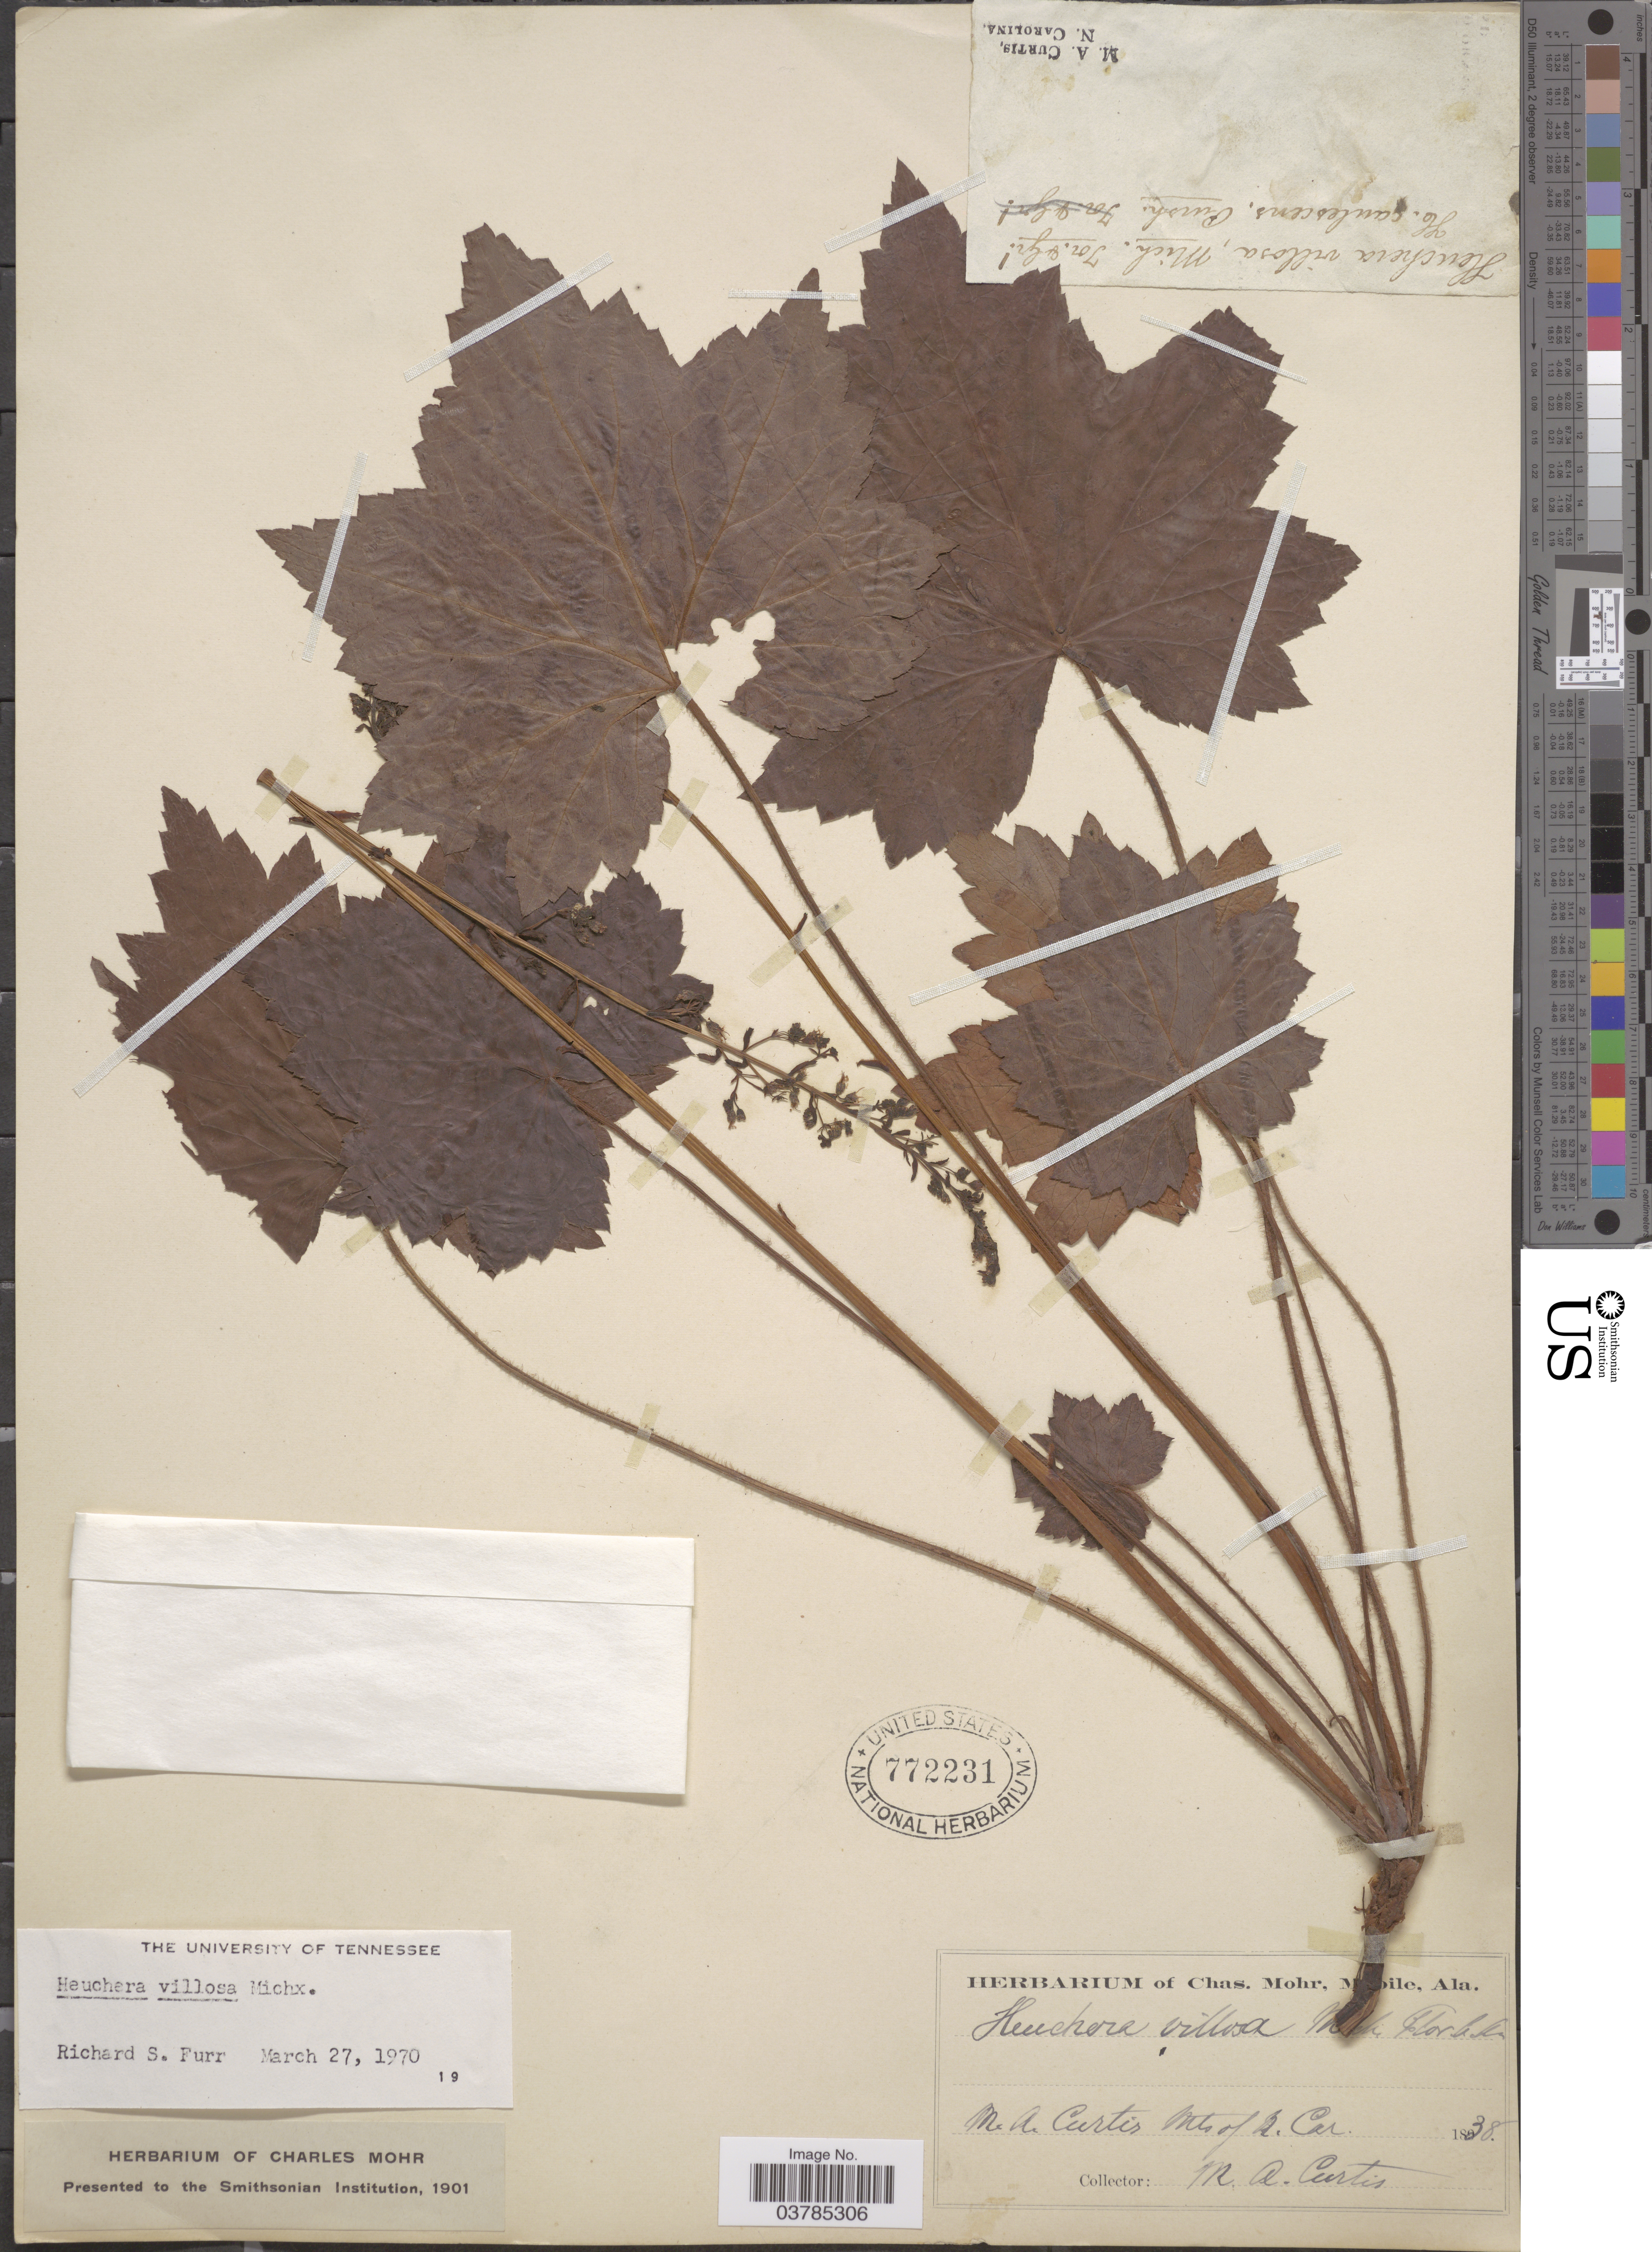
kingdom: Plantae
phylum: Tracheophyta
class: Magnoliopsida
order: Saxifragales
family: Saxifragaceae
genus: Heuchera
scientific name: Heuchera villosa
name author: Michx.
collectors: M. A. Curtis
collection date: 1838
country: United States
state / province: North Carolina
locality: M.A. Curtis [unsure placement] Mts. of N. Car.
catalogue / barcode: US 772231